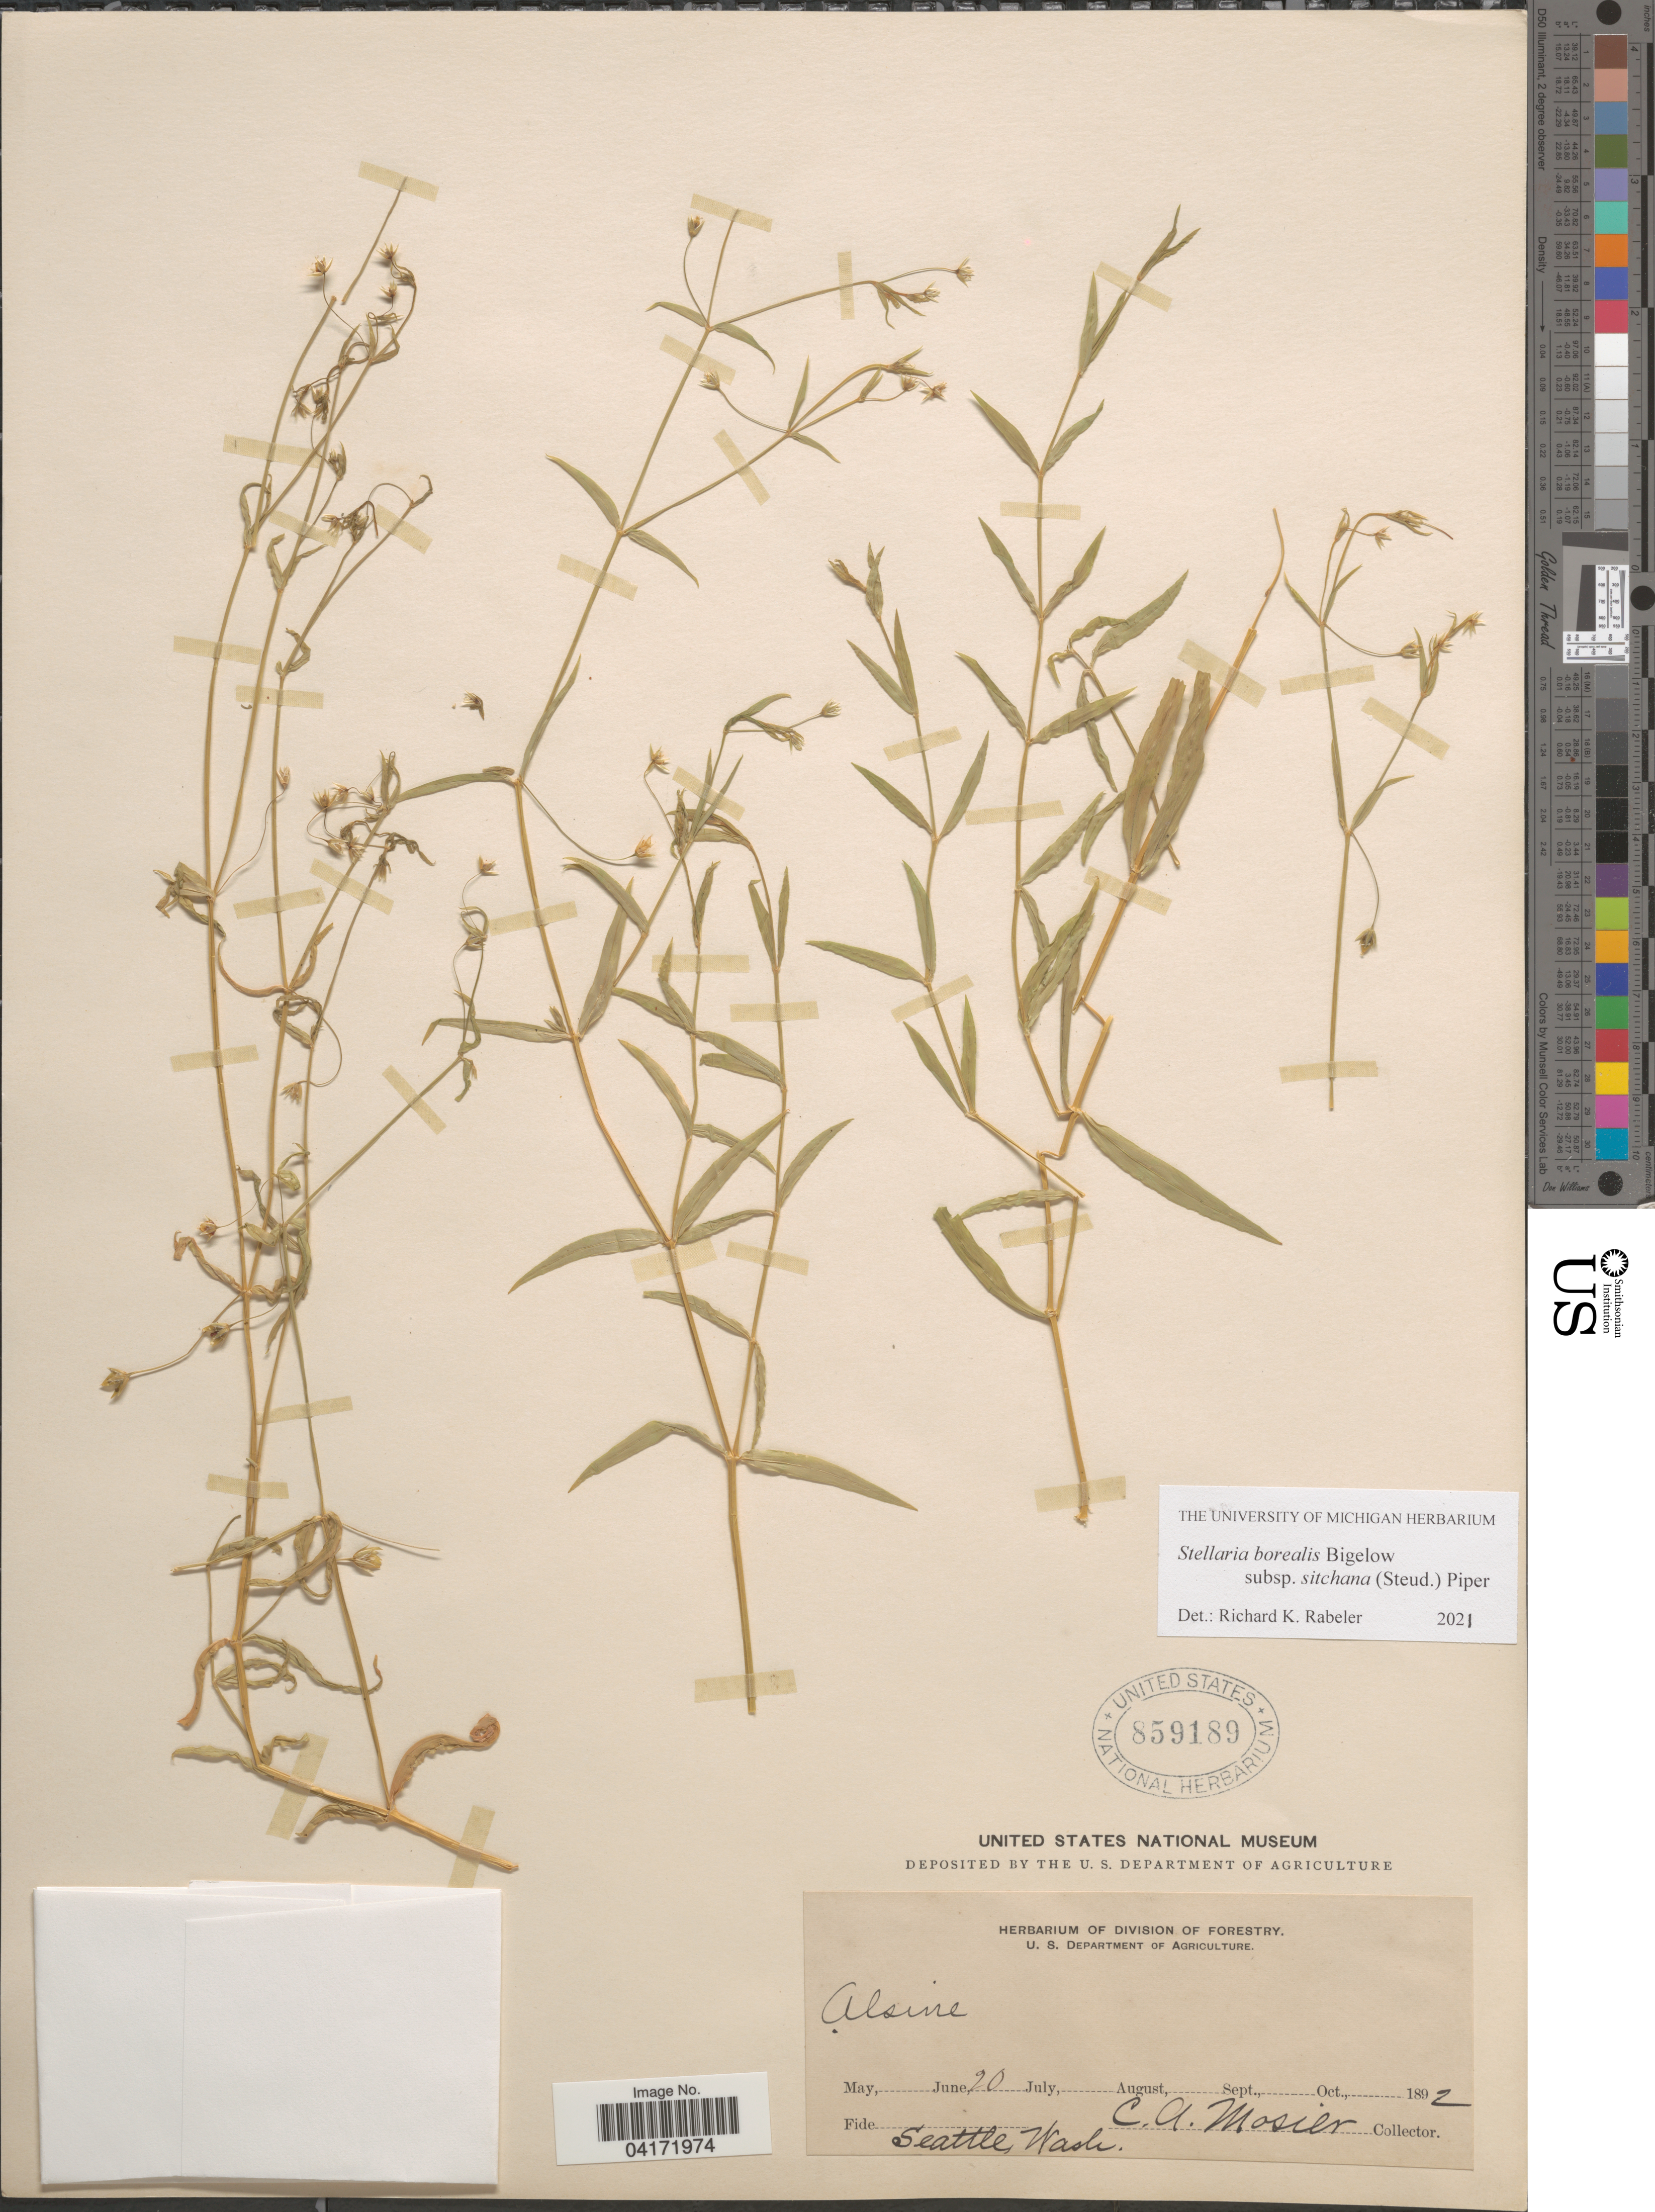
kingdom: Plantae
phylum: Tracheophyta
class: Magnoliopsida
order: Caryophyllales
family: Caryophyllaceae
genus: Stellaria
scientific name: Stellaria borealis subsp. sitchana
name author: (Steud.) Piper & Beattie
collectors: C. A. Mosier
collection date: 1892-07-20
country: United States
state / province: Washington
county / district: King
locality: Seattle.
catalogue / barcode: US 859189